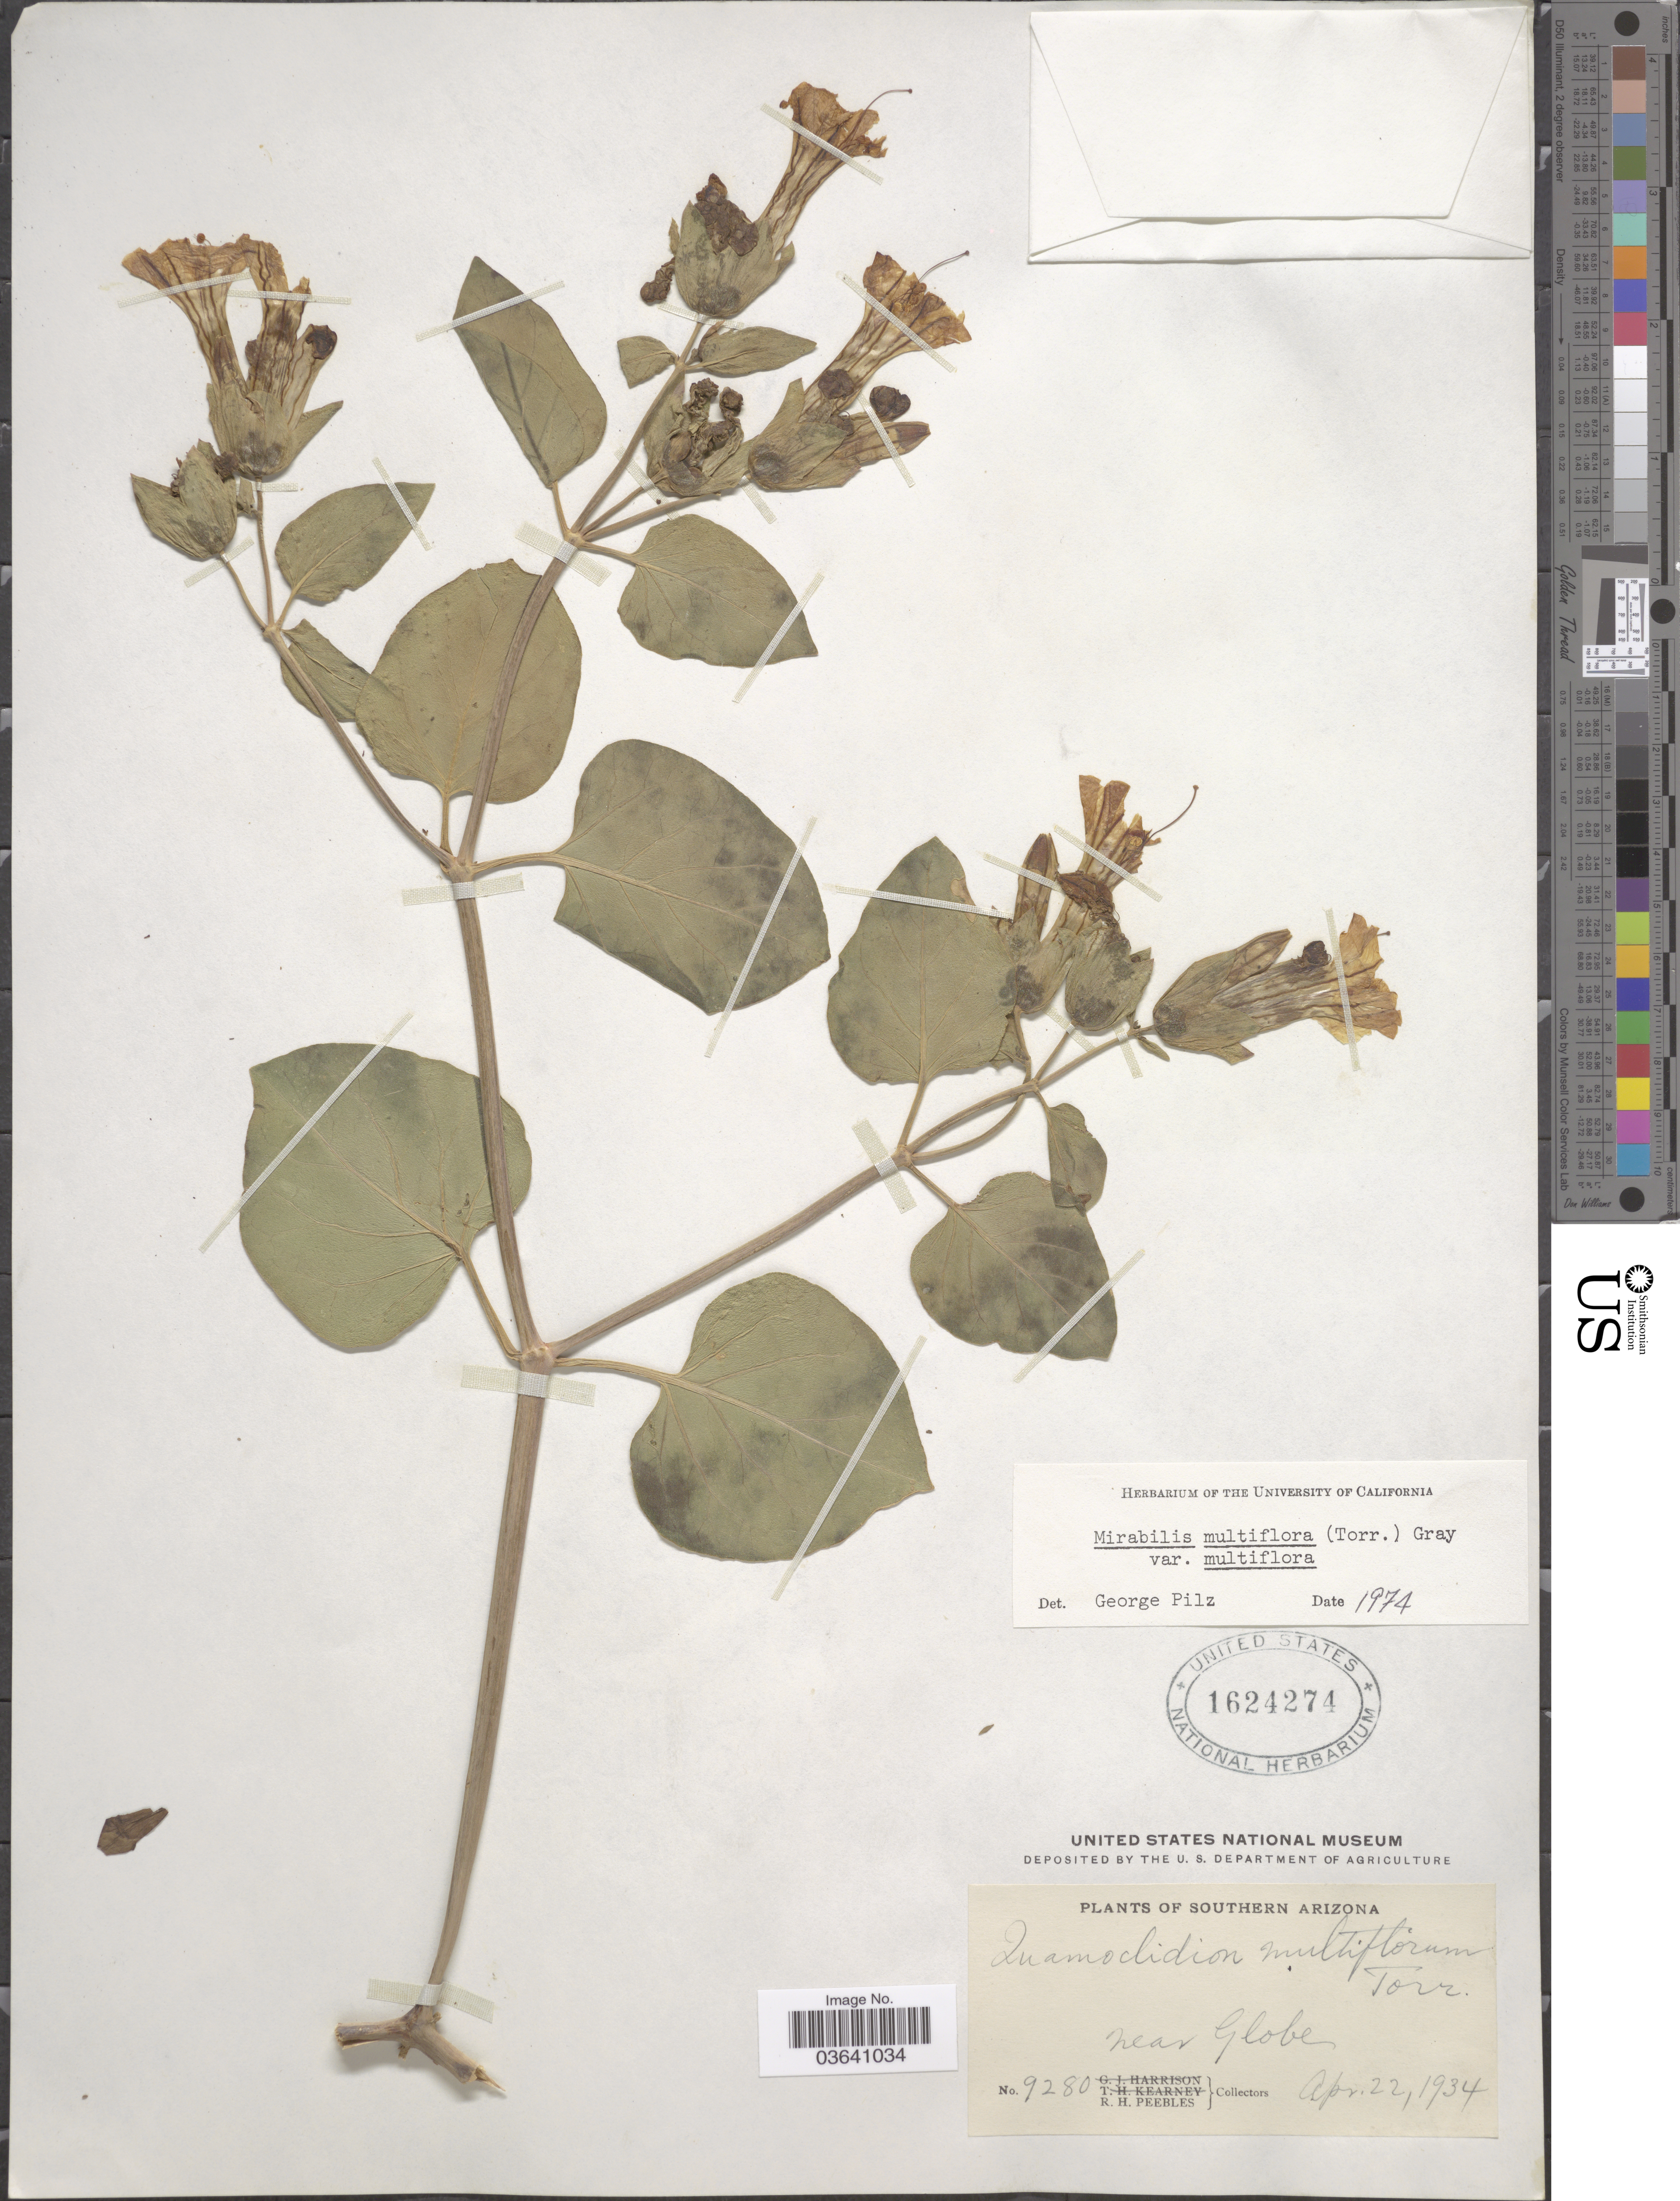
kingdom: Plantae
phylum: Tracheophyta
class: Magnoliopsida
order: Caryophyllales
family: Nyctaginaceae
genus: Mirabilis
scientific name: Mirabilis multiflora var. multiflora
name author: (Torr.) A. Gray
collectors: R. H. Peebles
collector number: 9280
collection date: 1934-04-22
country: United States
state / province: Arizona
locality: Southern Arizona, near Globe.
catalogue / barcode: US 1624274